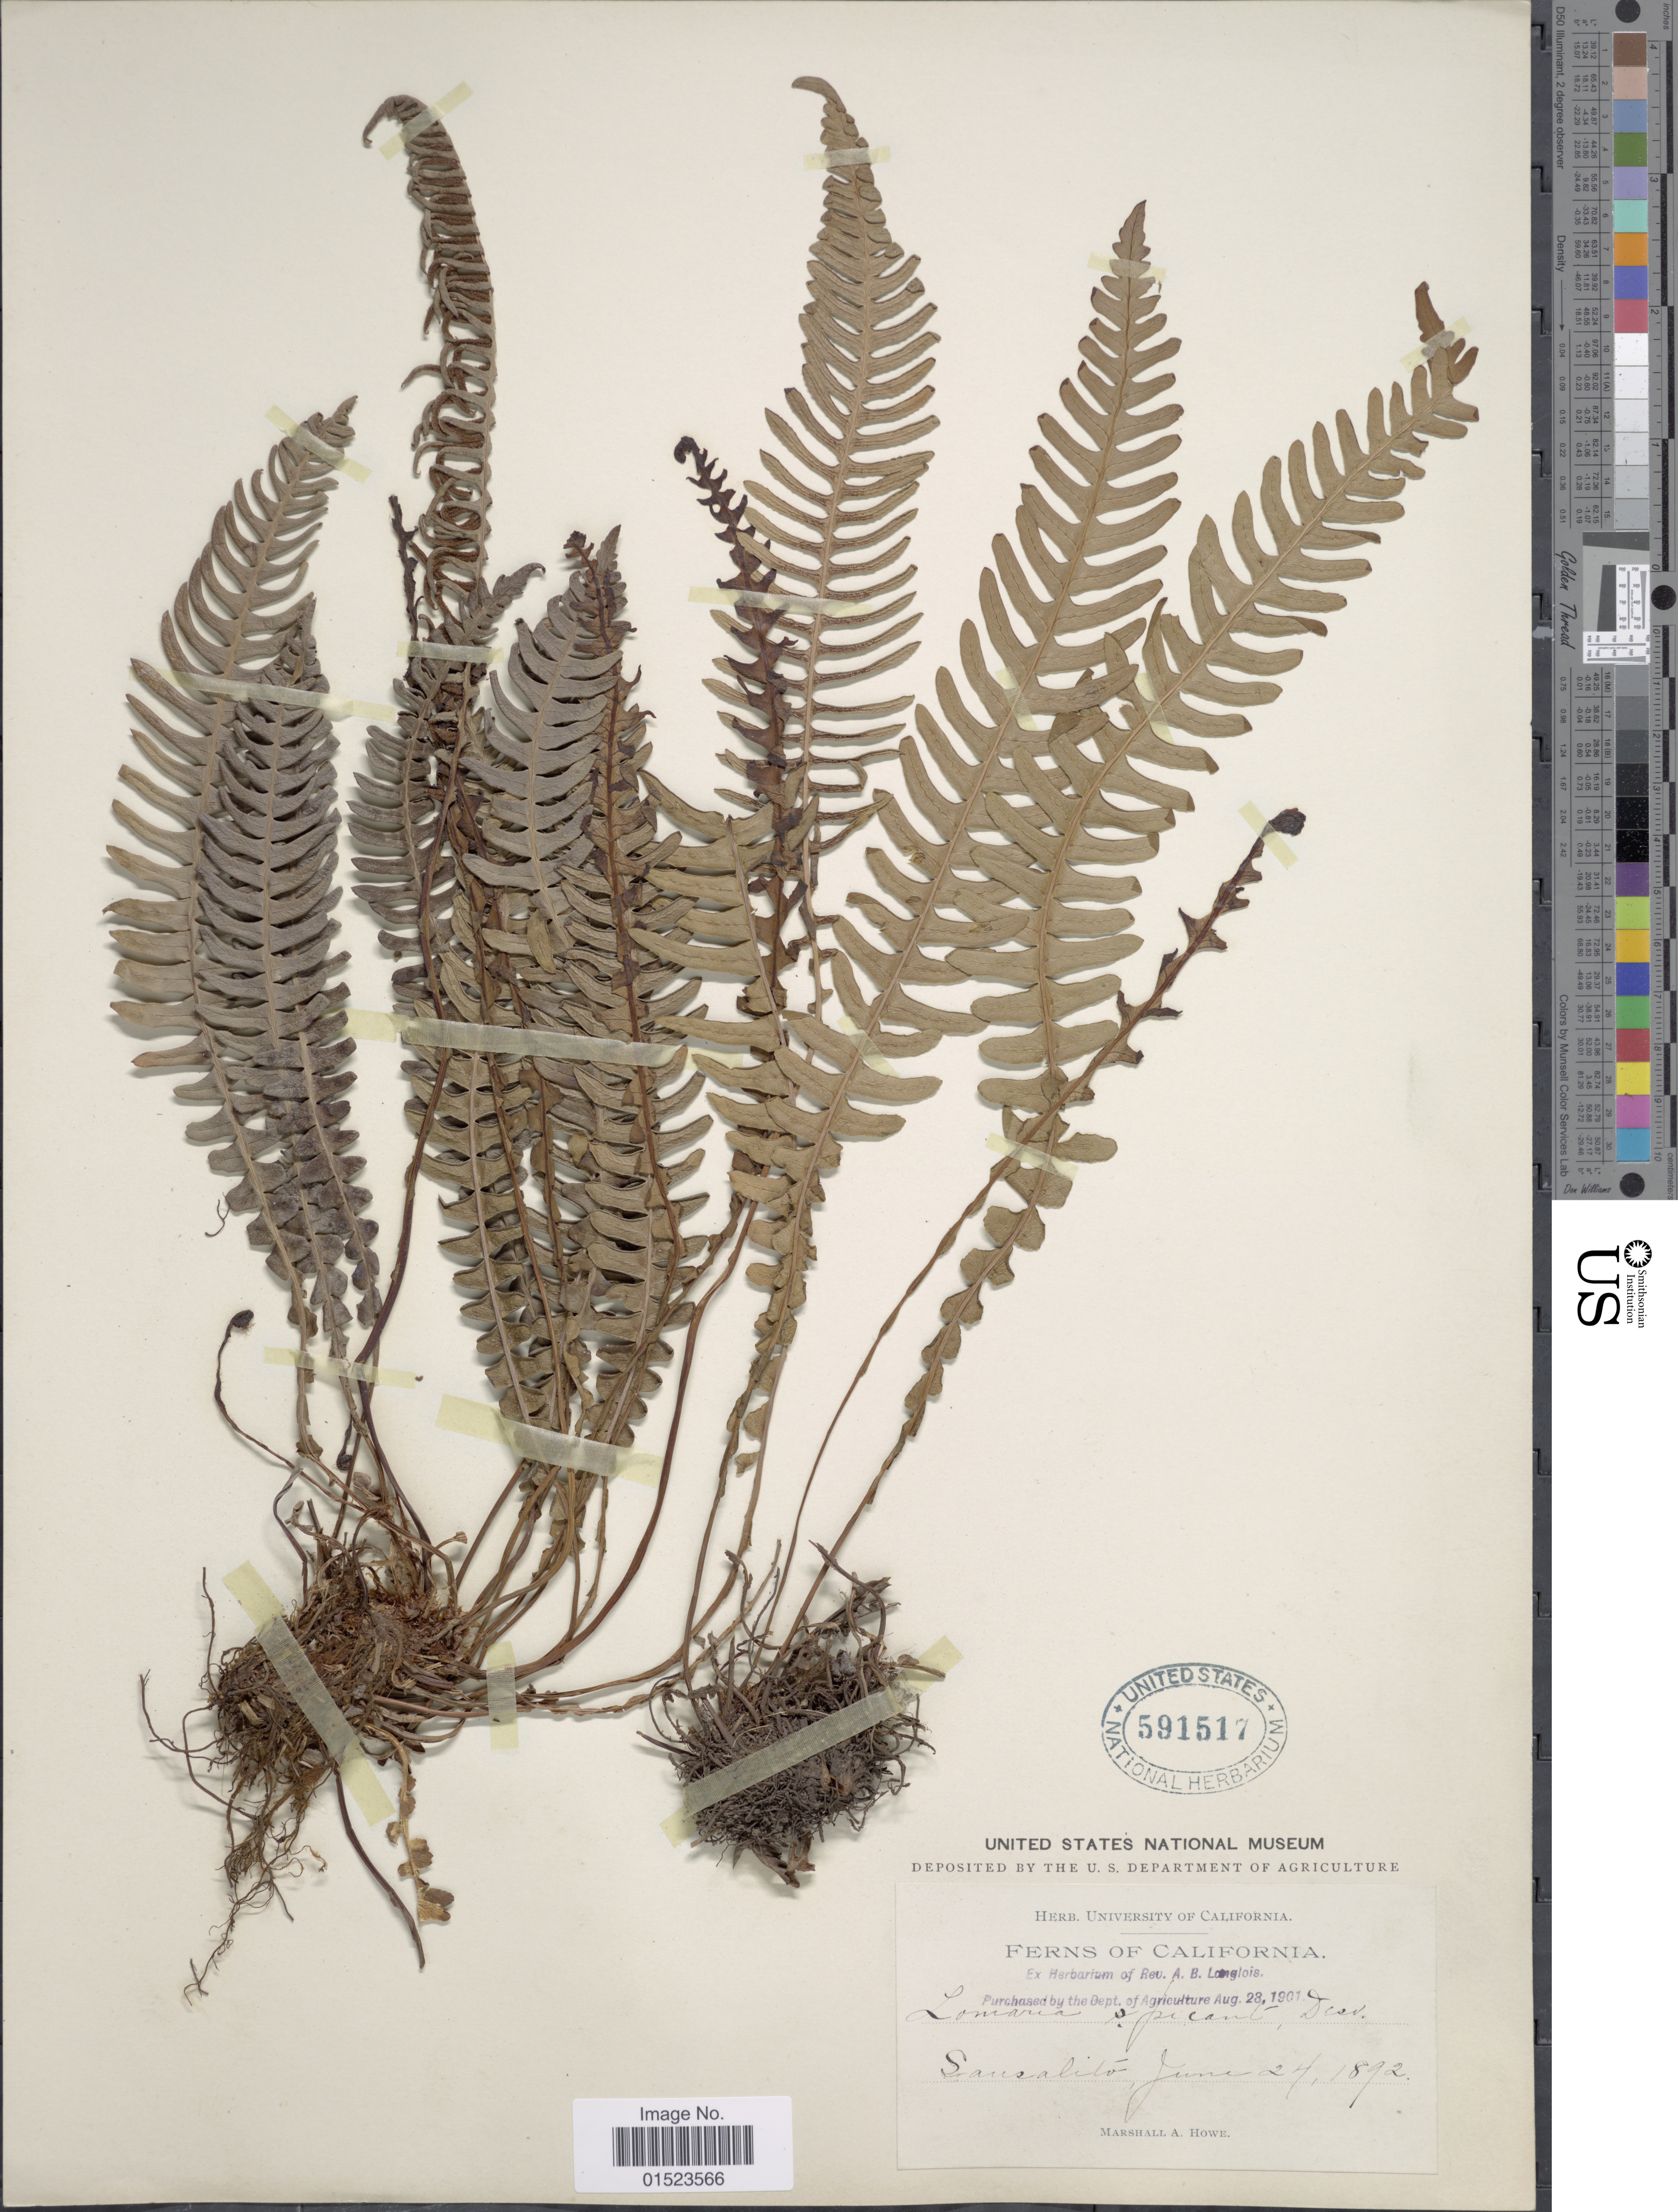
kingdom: Plantae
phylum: Tracheophyta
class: Polypodiopsida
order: Polypodiales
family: Blechnaceae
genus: Blechnum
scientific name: Blechnum spicant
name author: (L.) Sm.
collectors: M. A. Howe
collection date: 1892-06-24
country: United States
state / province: California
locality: Sansalito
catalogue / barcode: US 591517